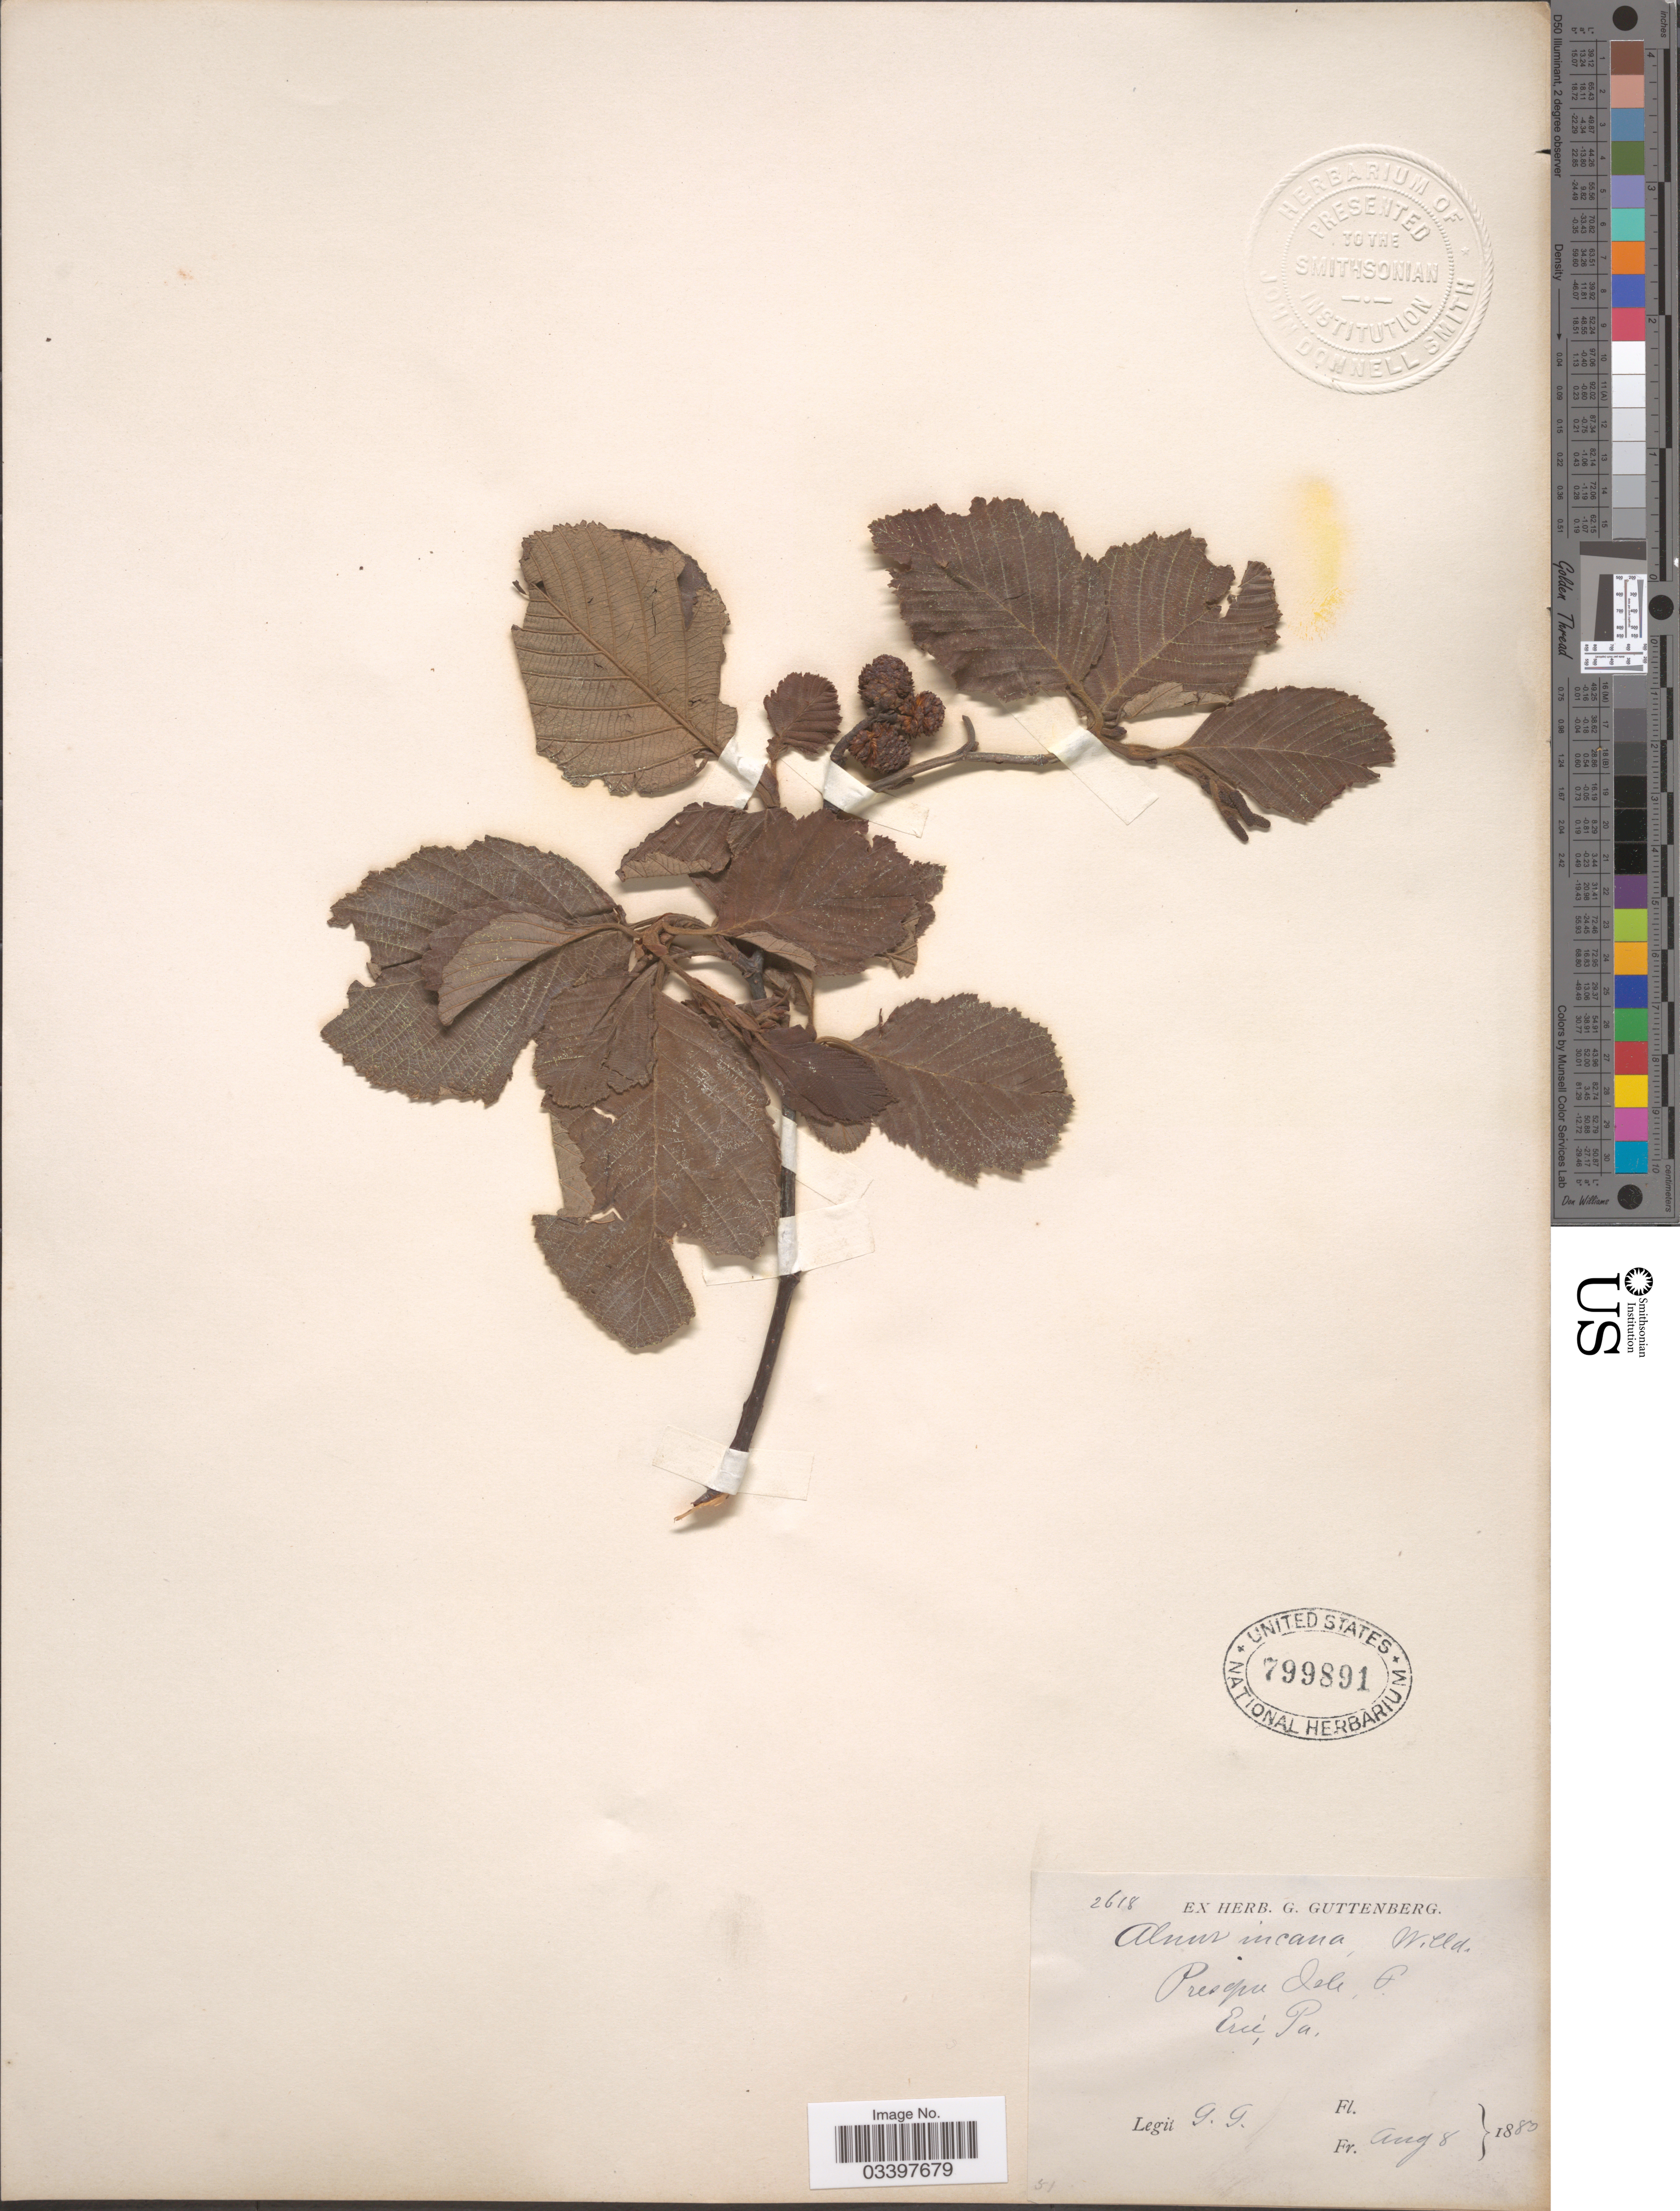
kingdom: Plantae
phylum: Tracheophyta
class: Magnoliopsida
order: Fagales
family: Betulaceae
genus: Alnus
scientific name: Alnus incana subsp. rugosa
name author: (Du Roi) R.T. Clausen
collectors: G. Guttenberg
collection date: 1883-08-08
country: United States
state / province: Pennsylvania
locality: Presque Isle, P. Erie.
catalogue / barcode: US 799891